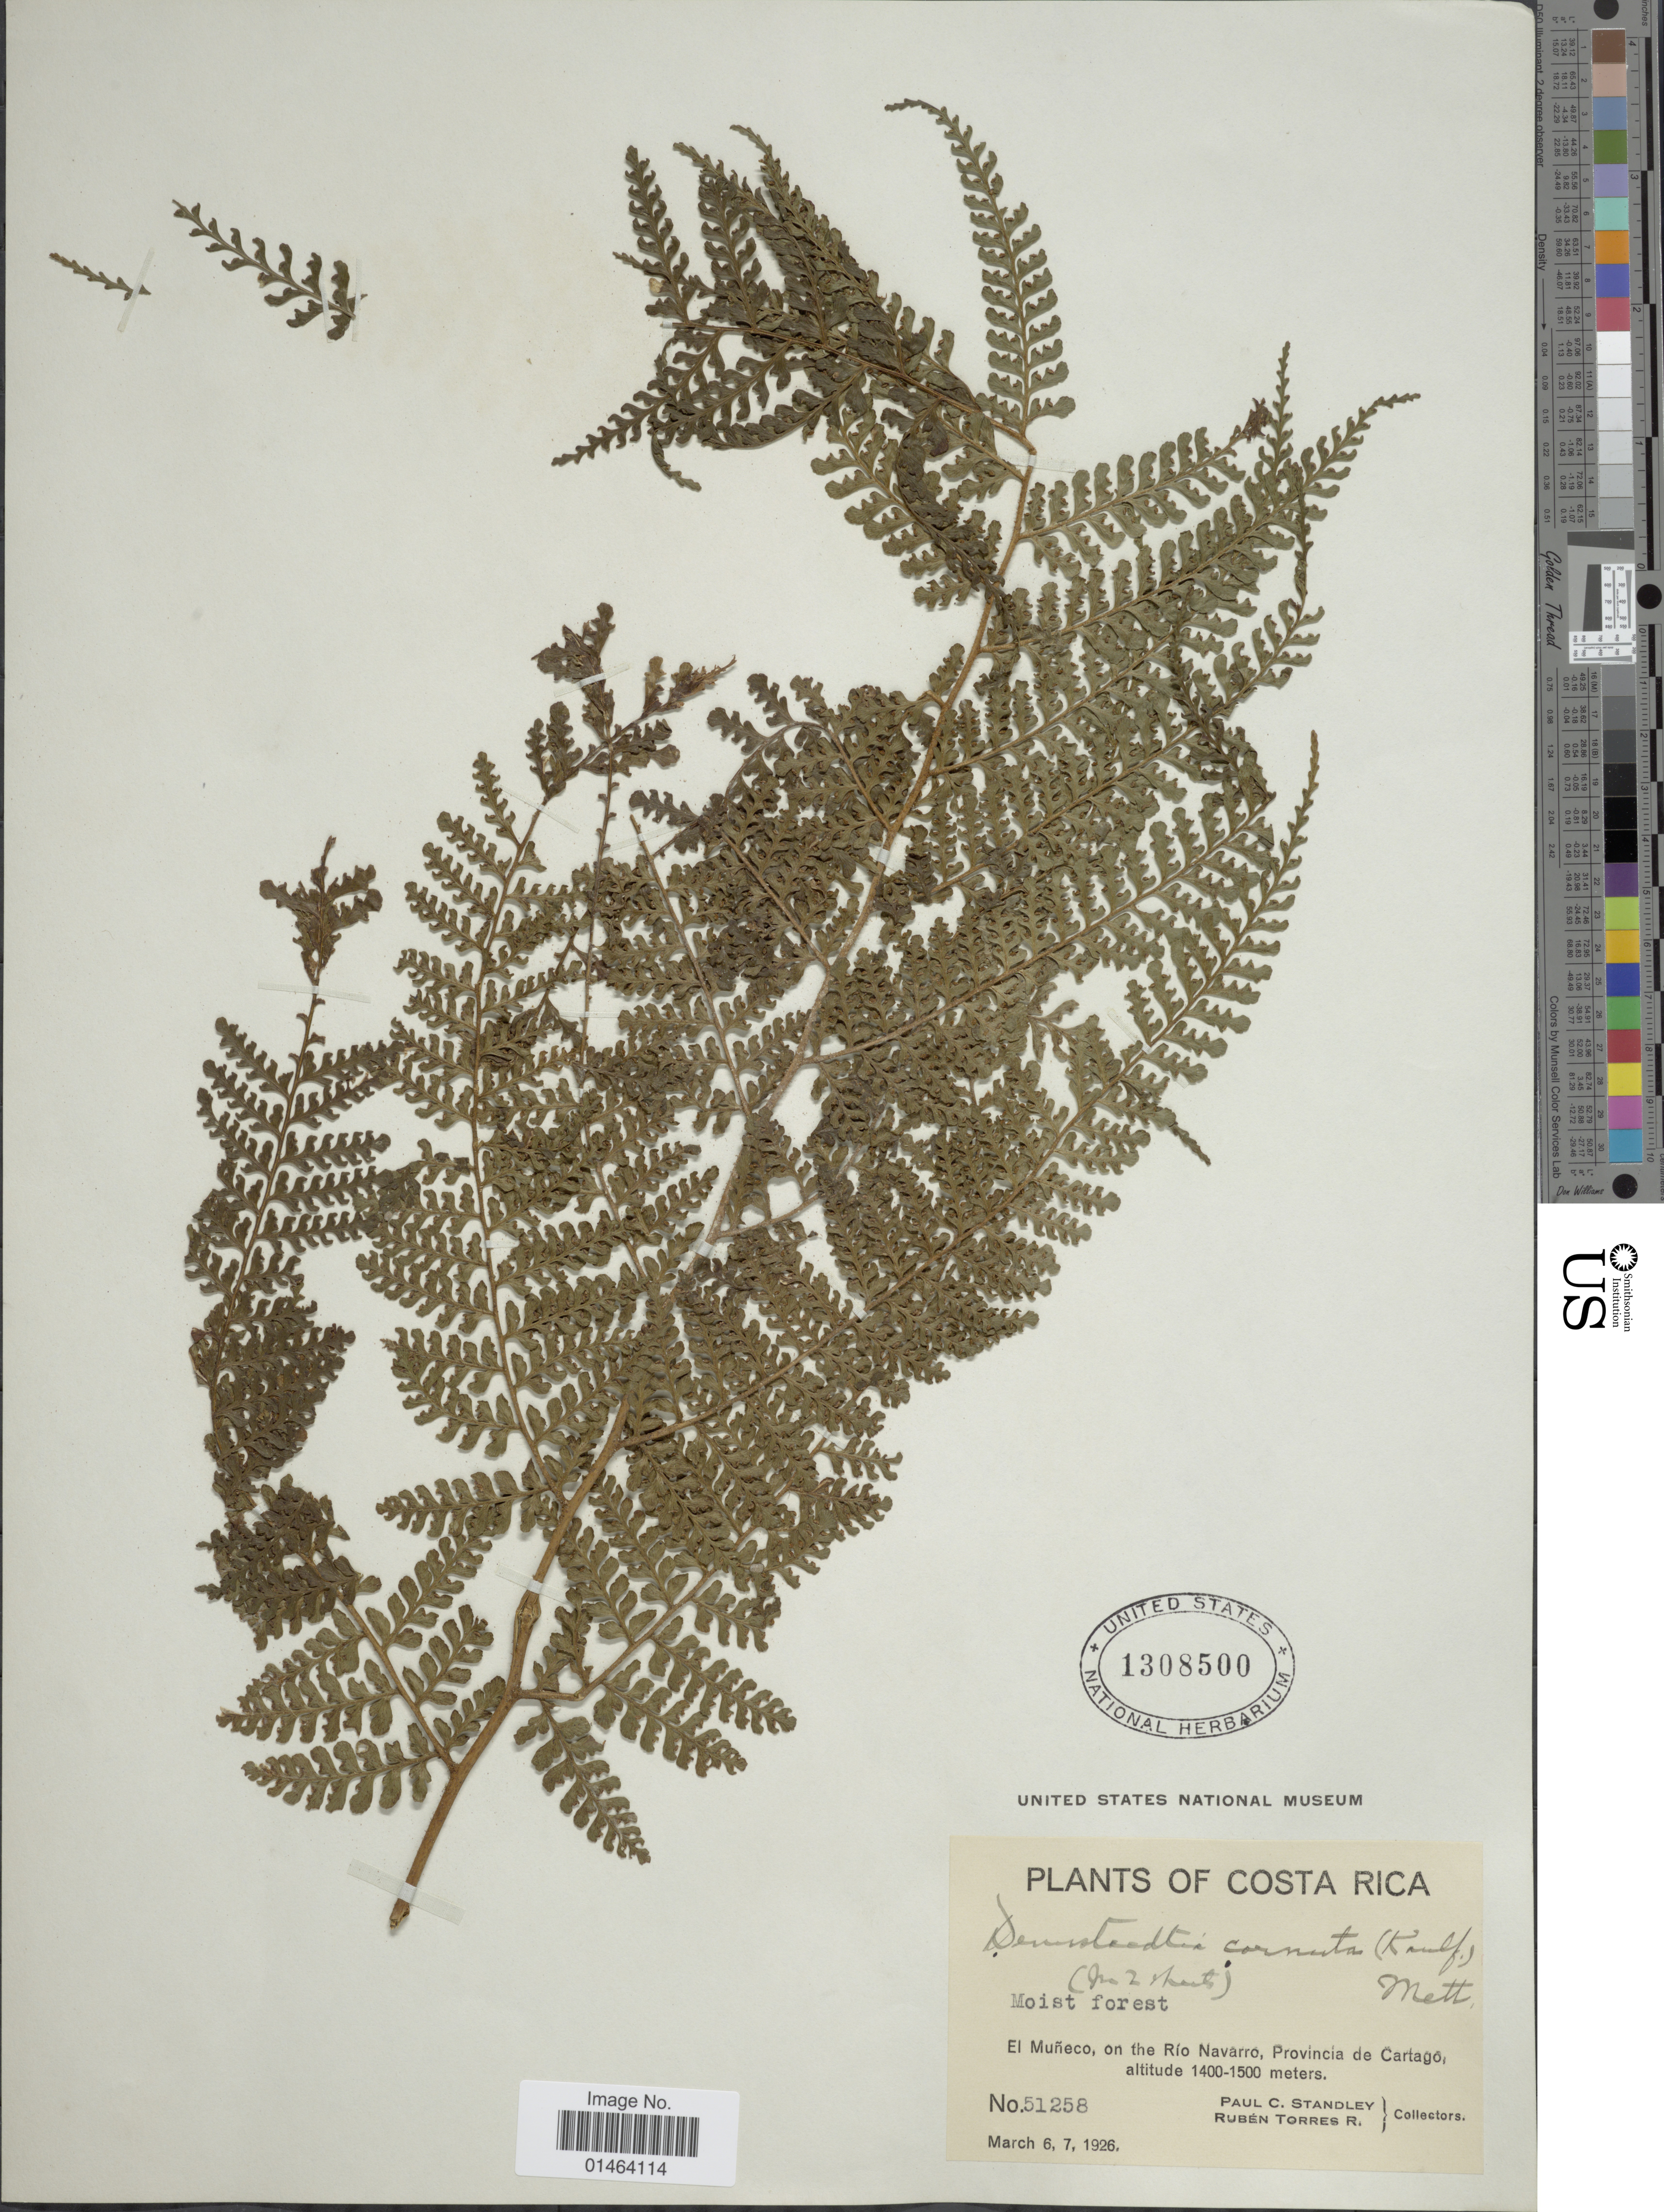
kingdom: Plantae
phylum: Tracheophyta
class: Polypodiopsida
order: Polypodiales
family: Dennstaedtiaceae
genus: Dennstaedtia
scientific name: Dennstaedtia cornuta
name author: (Kaulf.) Mett.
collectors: P. C. Standley & R. Torres R.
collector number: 51258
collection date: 1926-03-06/1926-03-07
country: Costa Rica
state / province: Cartago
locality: Panama, El Muneco, on the Rio Navarro.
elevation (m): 1400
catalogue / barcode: US 1308500